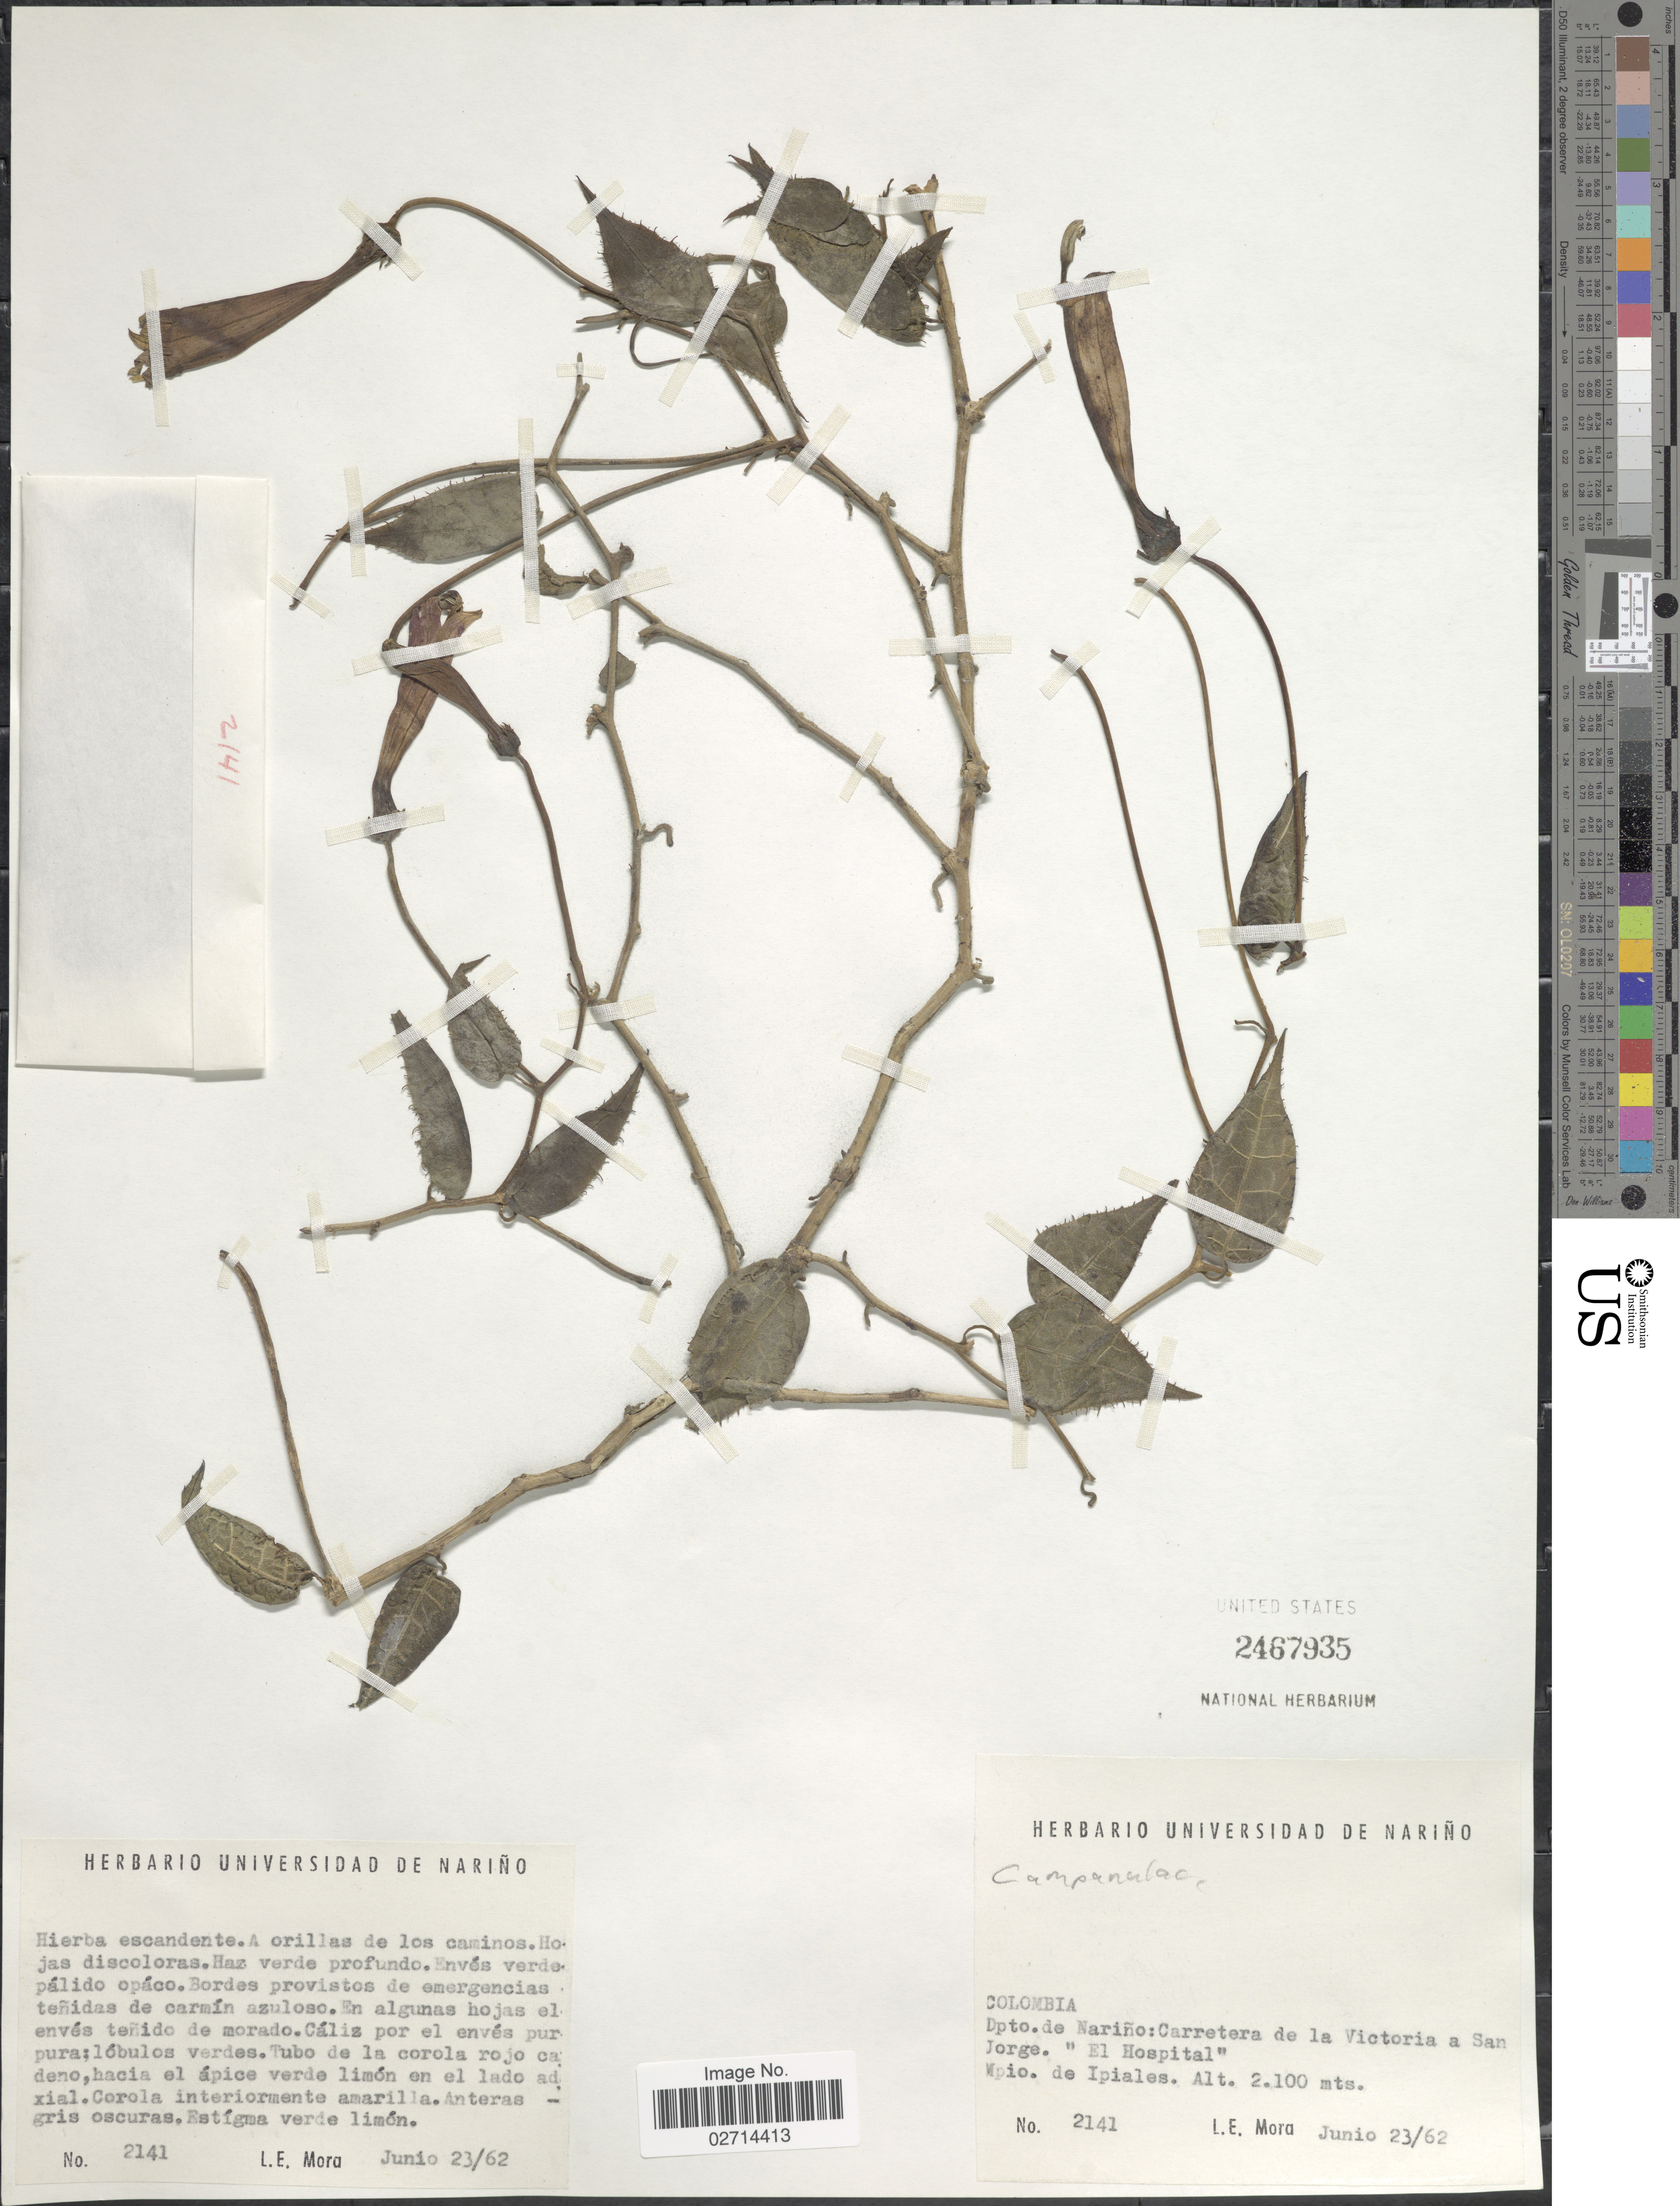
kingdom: Plantae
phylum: Tracheophyta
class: Magnoliopsida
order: Asterales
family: Campanulaceae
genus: Siphocampylus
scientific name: Siphocampylus sp.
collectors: L. Mora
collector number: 2141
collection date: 1962-06-23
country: Colombia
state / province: Nariño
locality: Carretera de la Vicotira a San Jorge, "El Hospital"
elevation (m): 2100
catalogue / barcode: US 2467935